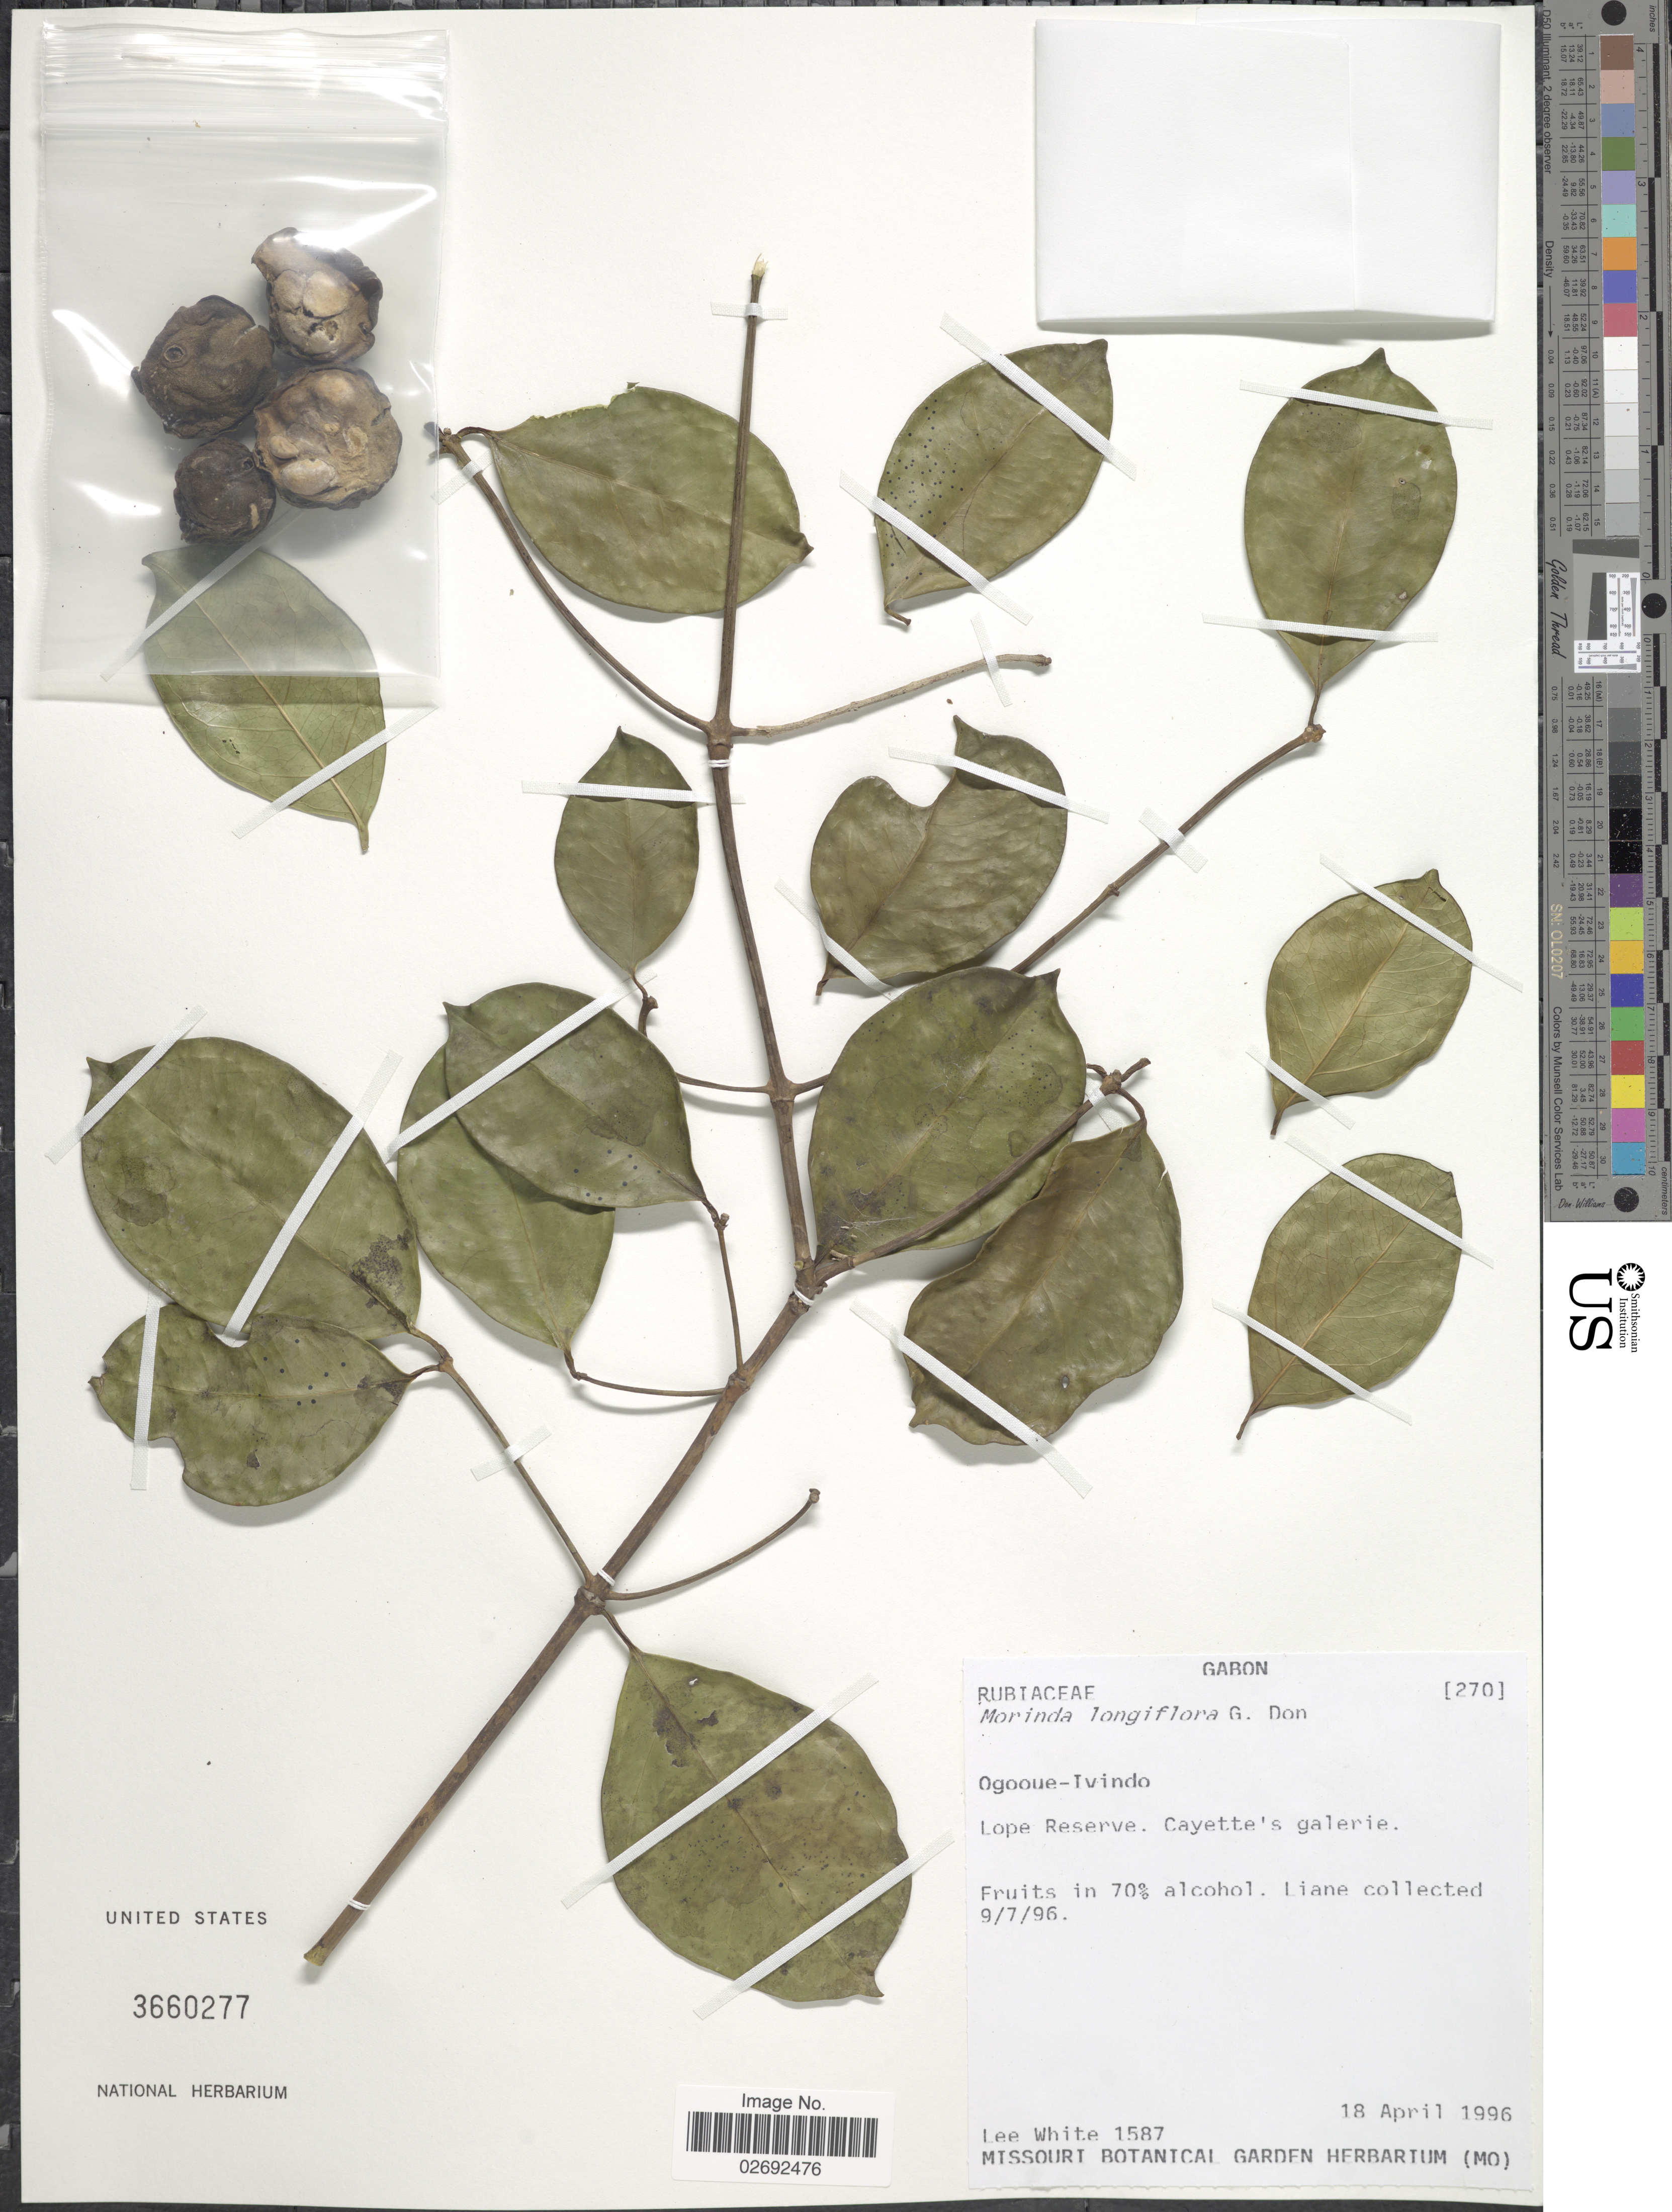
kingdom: Plantae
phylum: Tracheophyta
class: Magnoliopsida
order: Gentianales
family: Rubiaceae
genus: Morinda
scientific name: Morinda longiflora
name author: A. Chev.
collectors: L. White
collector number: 1587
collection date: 1996-04-18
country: Gabon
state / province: Ogooue-Ivindo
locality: Lope Reserve. Cayette's galerie.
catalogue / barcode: US 3660277